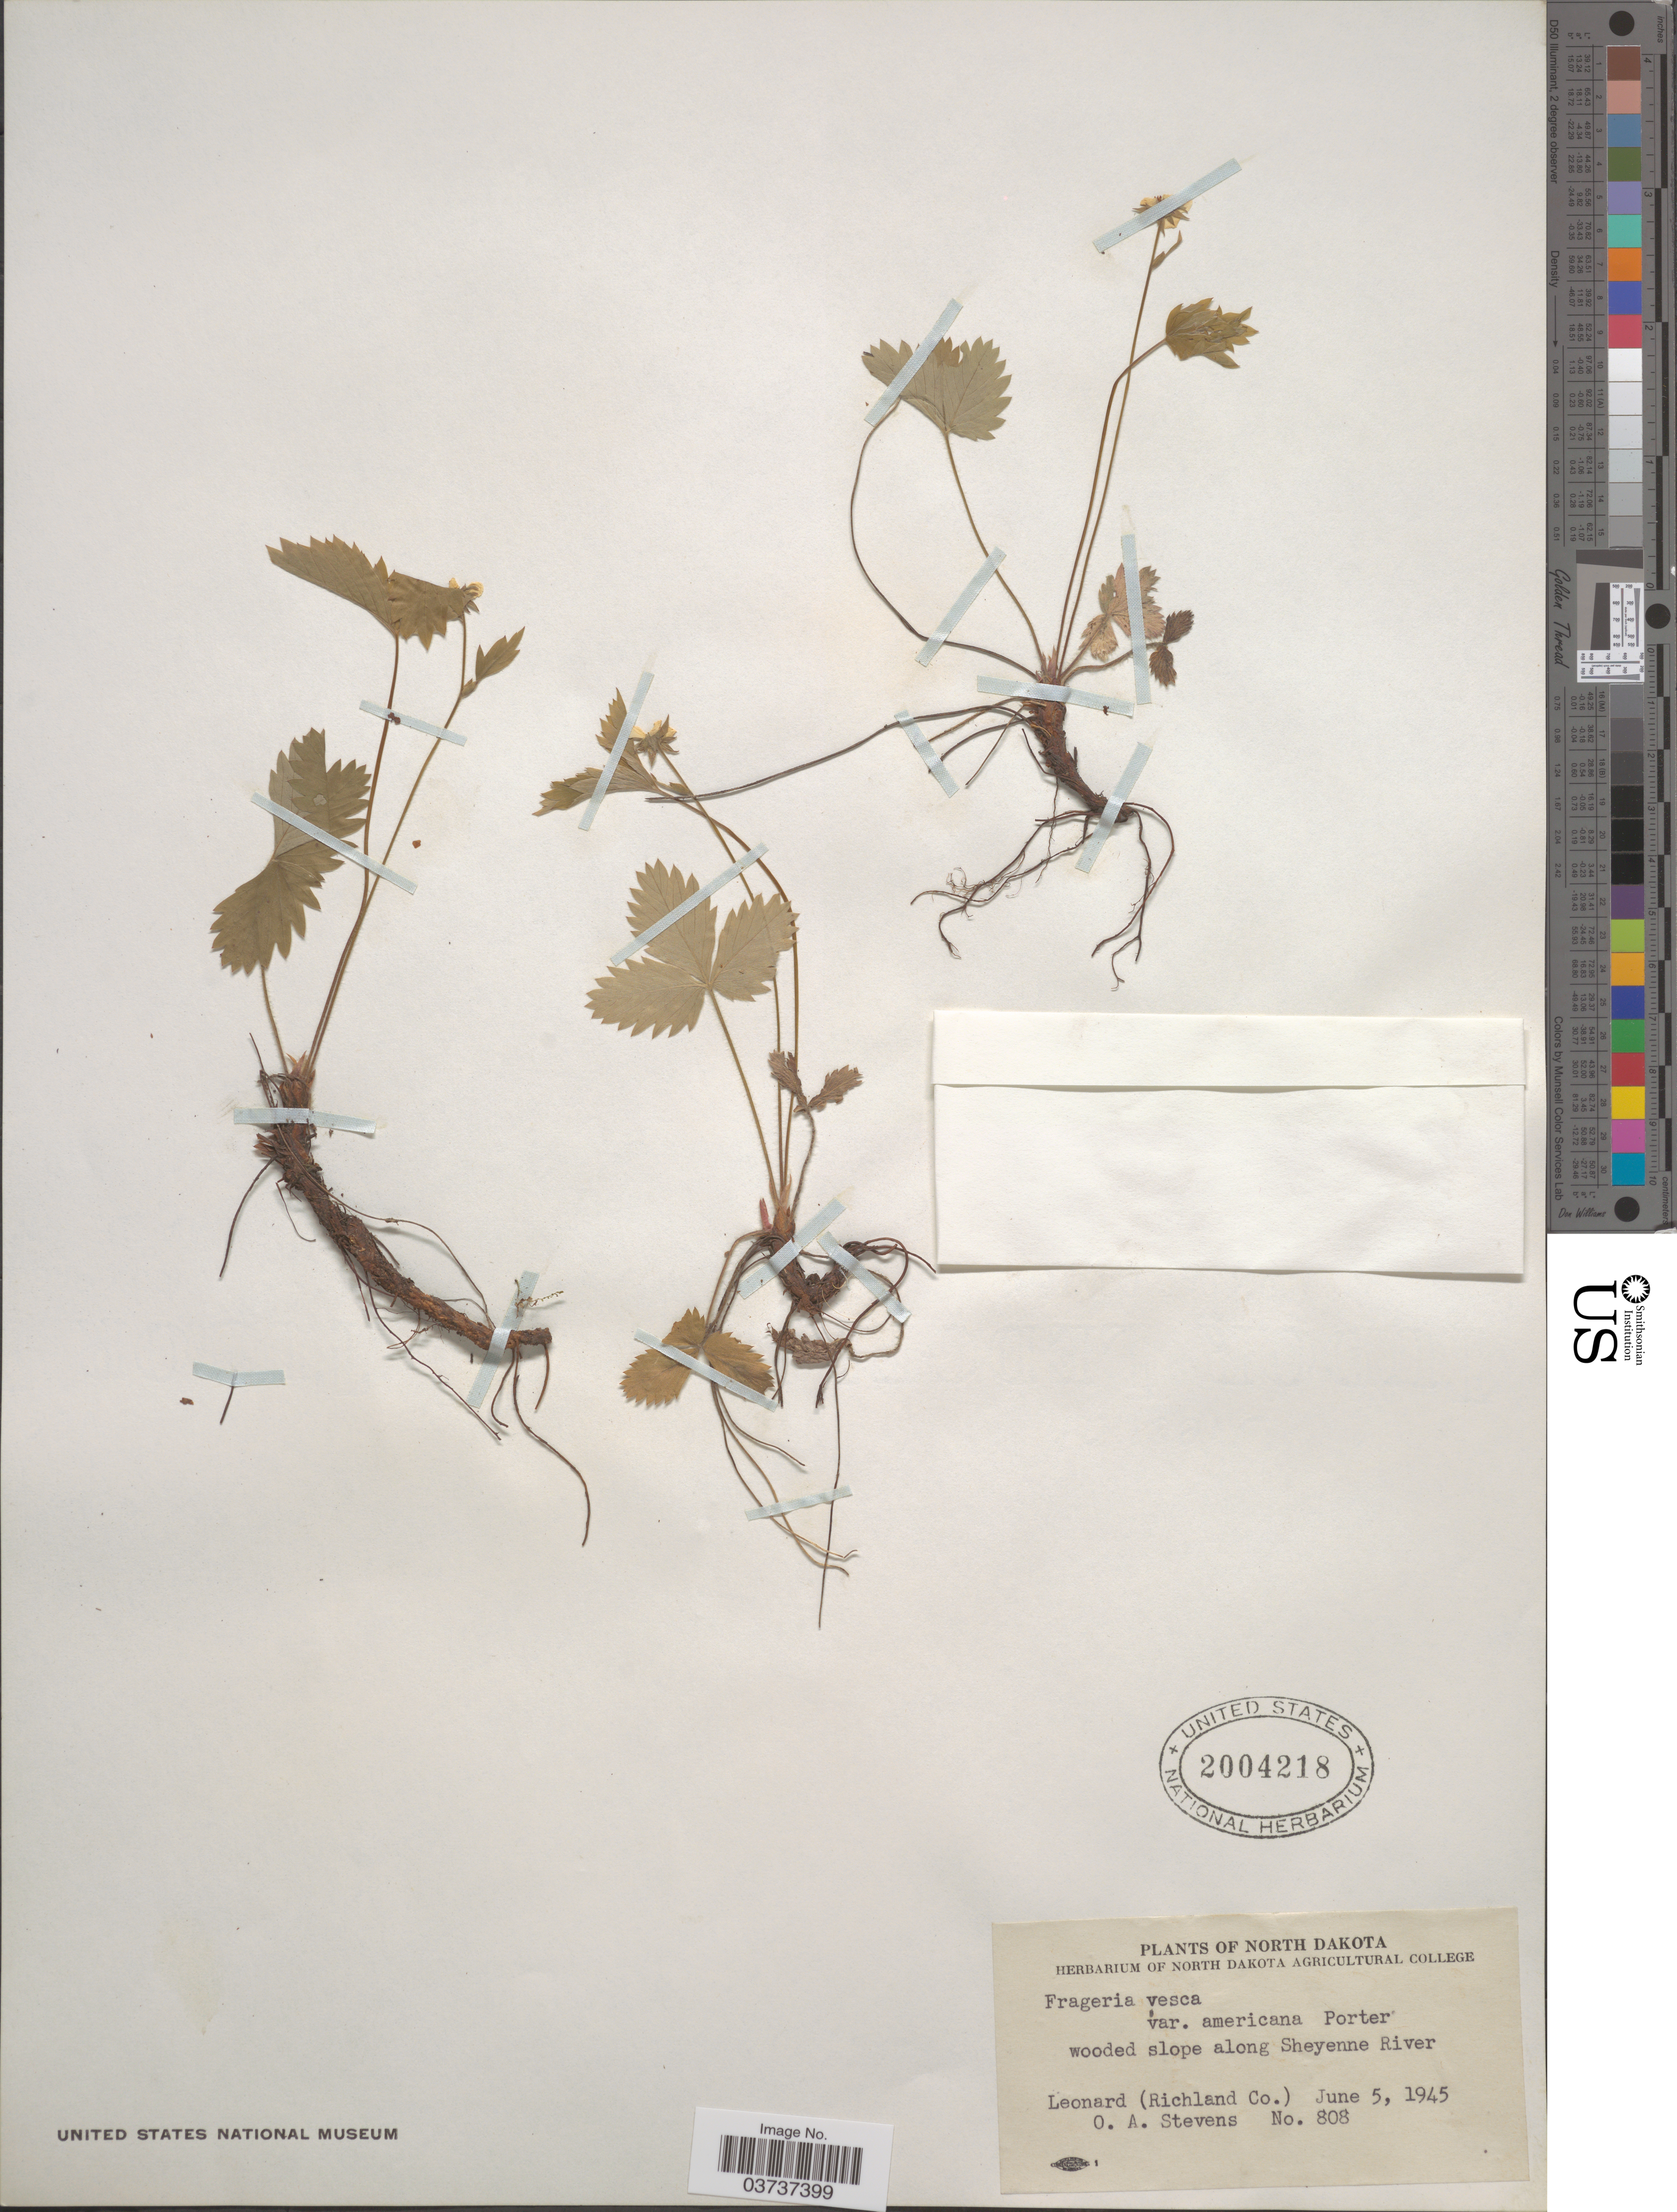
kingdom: Plantae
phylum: Tracheophyta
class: Magnoliopsida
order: Rosales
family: Rosaceae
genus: Fragaria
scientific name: Fragaria vesca subsp. americana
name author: (Porter) Staudt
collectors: O. A. Stevens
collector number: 808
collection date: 1945-06-05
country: United States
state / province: North Dakota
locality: Wooded slope along Shyenne River. Leonard (Richland Co.).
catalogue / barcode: US 2004218